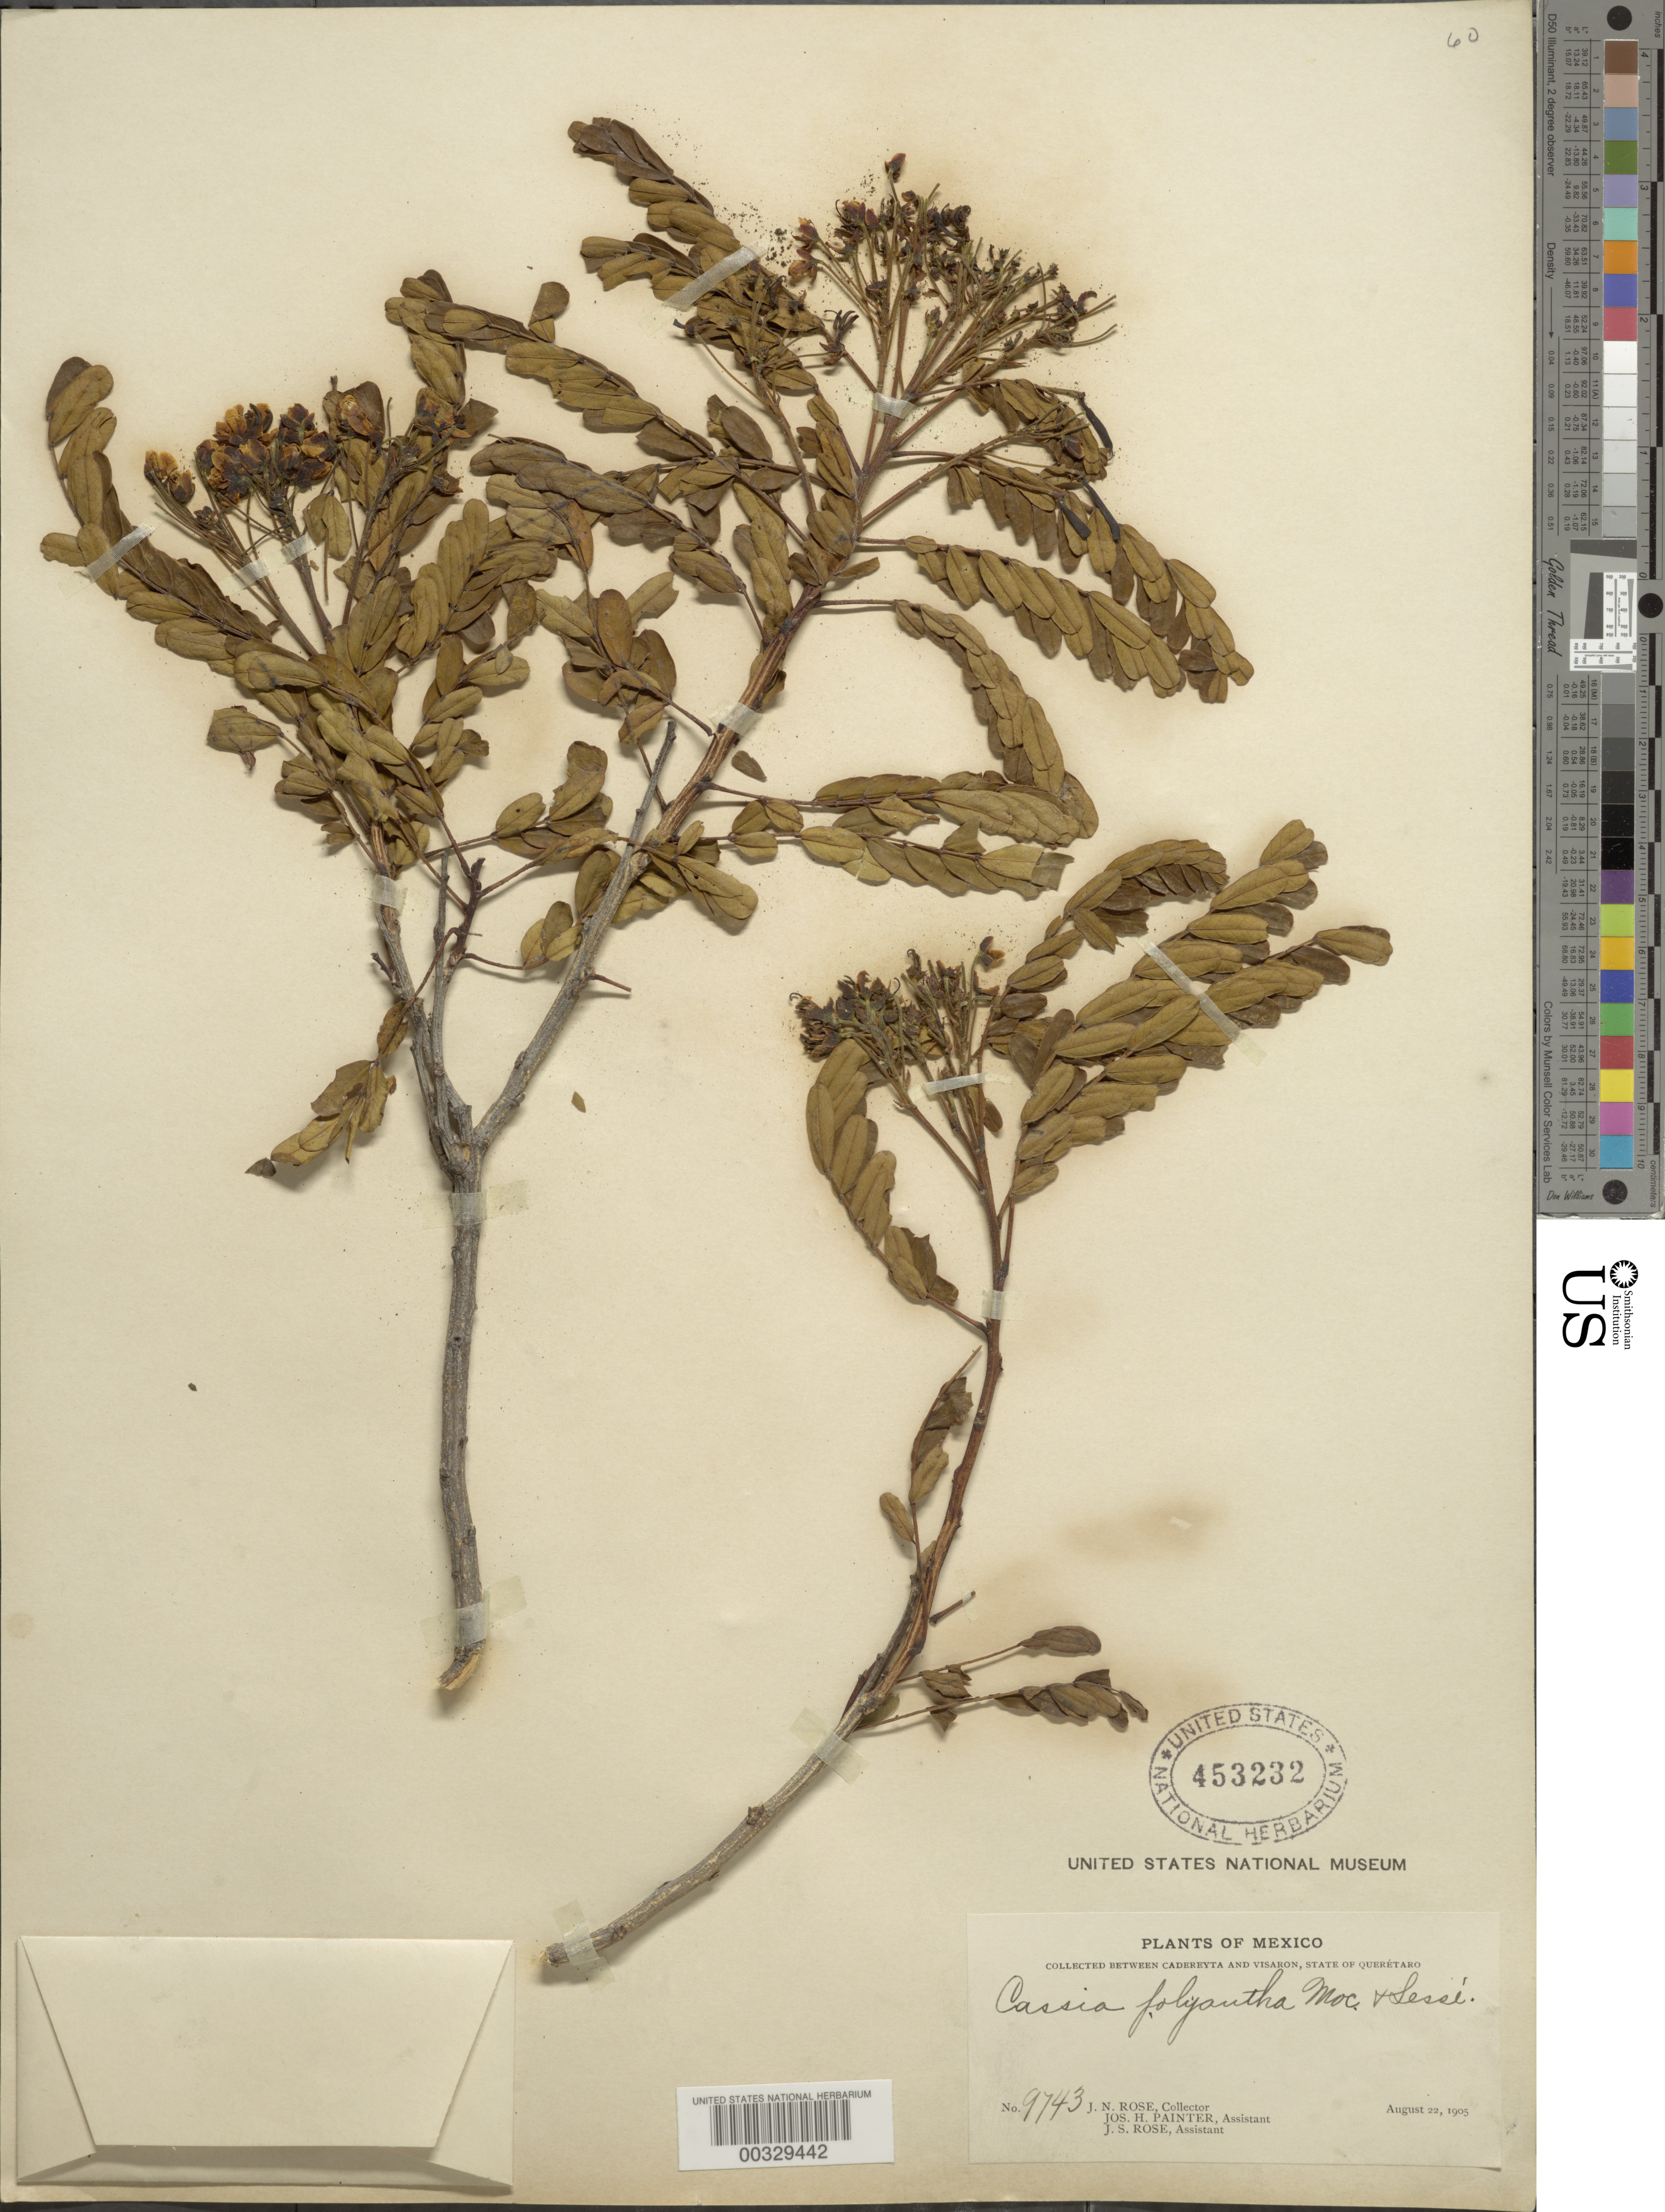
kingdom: Plantae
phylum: Tracheophyta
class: Magnoliopsida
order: Fabales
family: Fabaceae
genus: Senna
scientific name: Senna polyantha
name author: (Coll) H.S. Irwin & Barneby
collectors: J. N. Rose, J. H. Painter & J. S. Rose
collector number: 9743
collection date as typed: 22 Aug 1905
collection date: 1905-08-22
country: Mexico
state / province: Querétaro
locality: Between Cadereyta and Vizarron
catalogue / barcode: US 453232-2